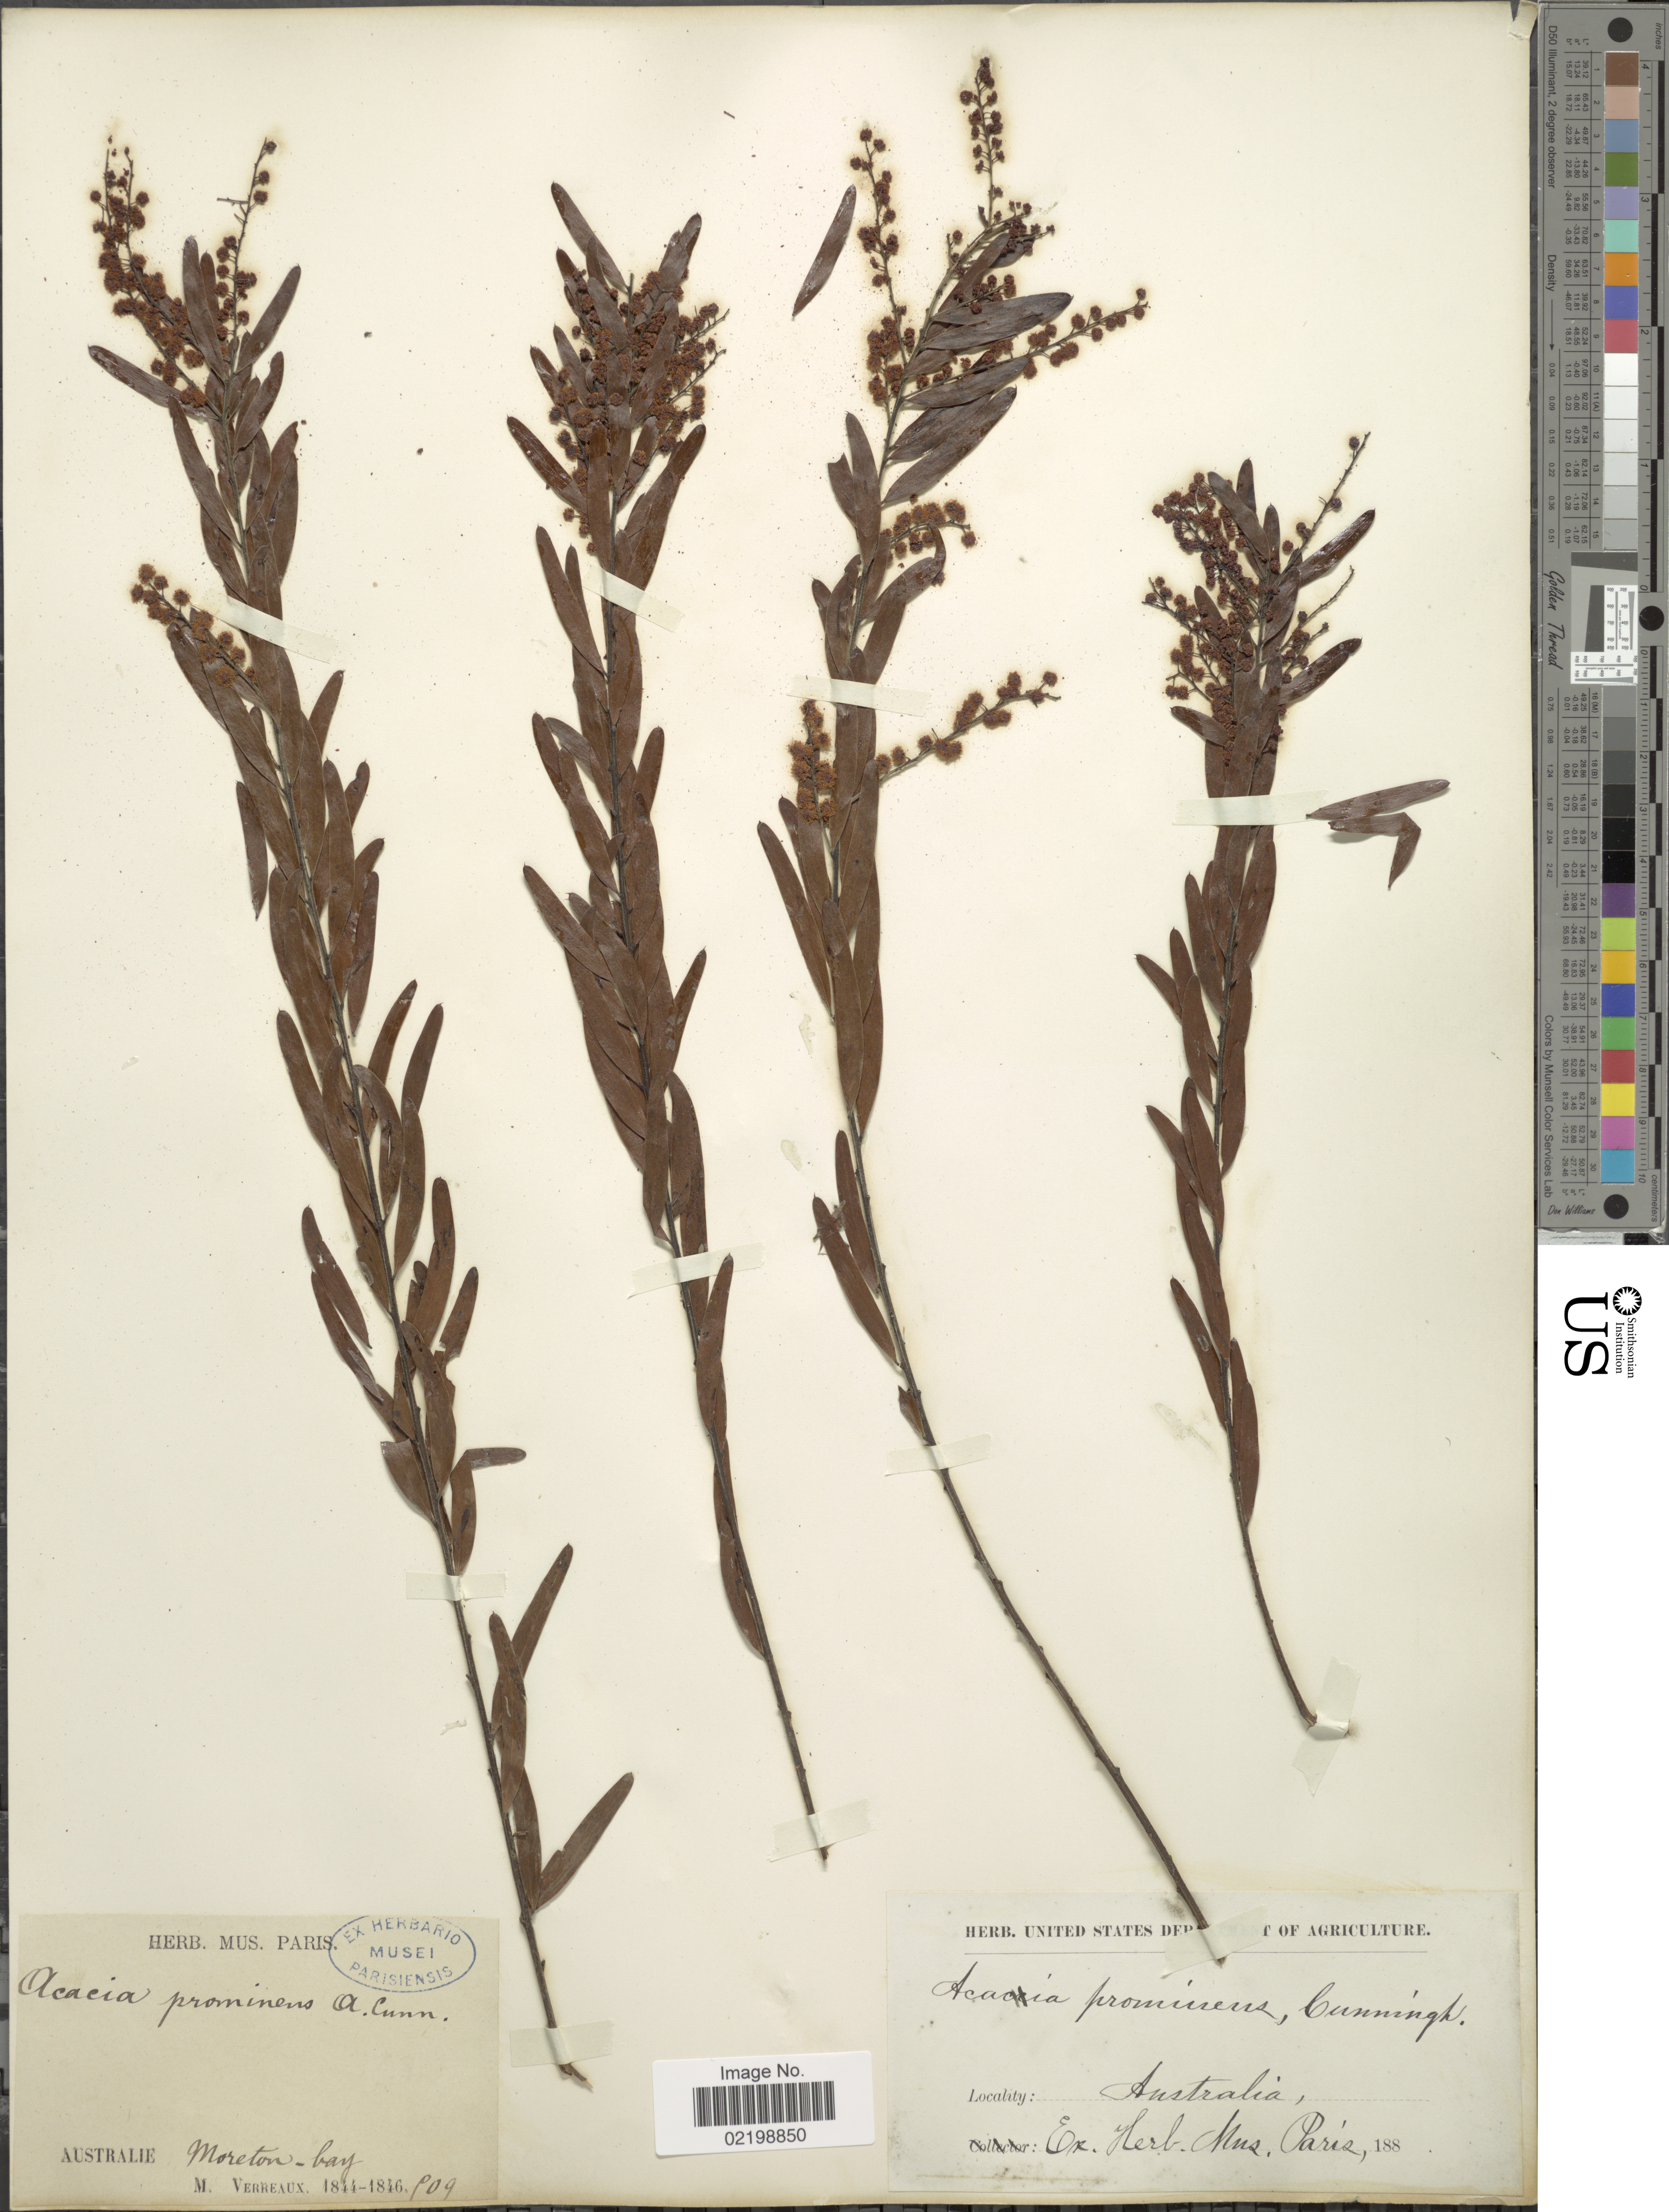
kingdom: Plantae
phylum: Tracheophyta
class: Magnoliopsida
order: Fabales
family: Fabaceae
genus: Acacia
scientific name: Acacia linifolia var. prominens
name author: (G. Don) C. Moore & Betche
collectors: M. Verreaux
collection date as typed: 188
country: Australia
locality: Moreton-bay